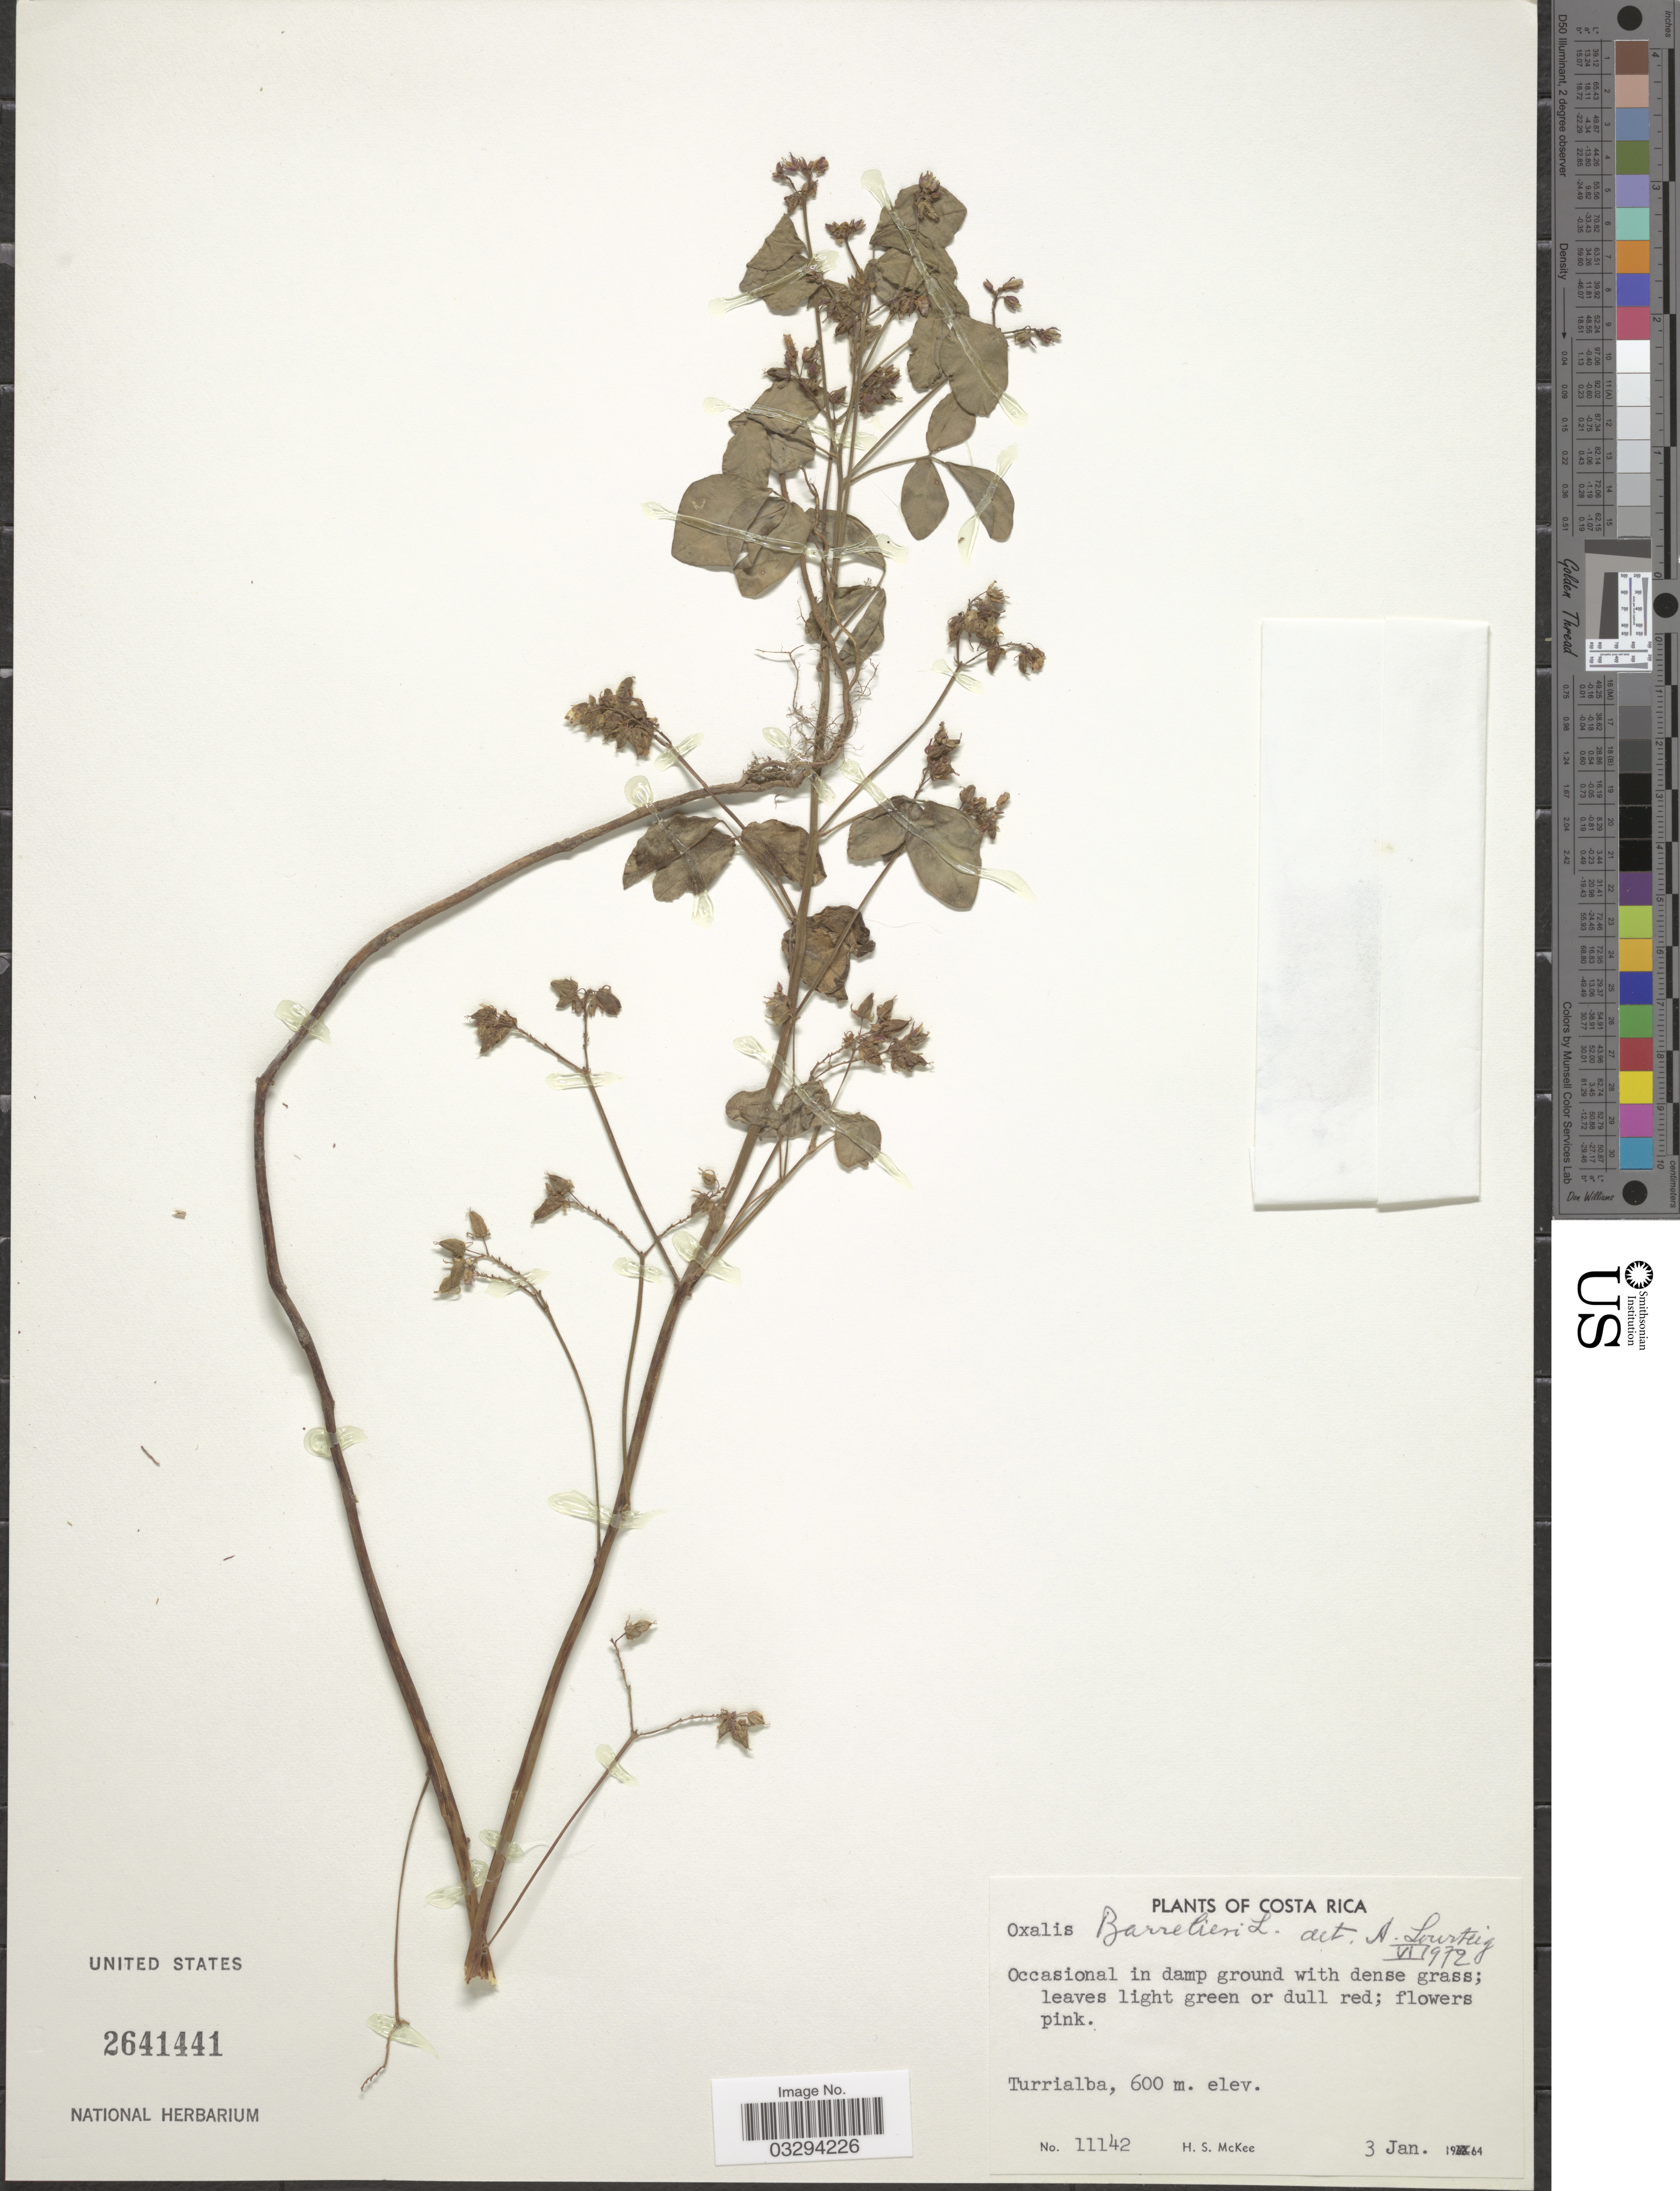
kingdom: Plantae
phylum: Tracheophyta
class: Magnoliopsida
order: Oxalidales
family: Oxalidaceae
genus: Oxalis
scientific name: Oxalis barrelieri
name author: L.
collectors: H. S. McKee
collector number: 11142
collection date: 1964-01-03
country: Costa Rica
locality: Turrialba.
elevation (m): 600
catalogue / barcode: US 2641441